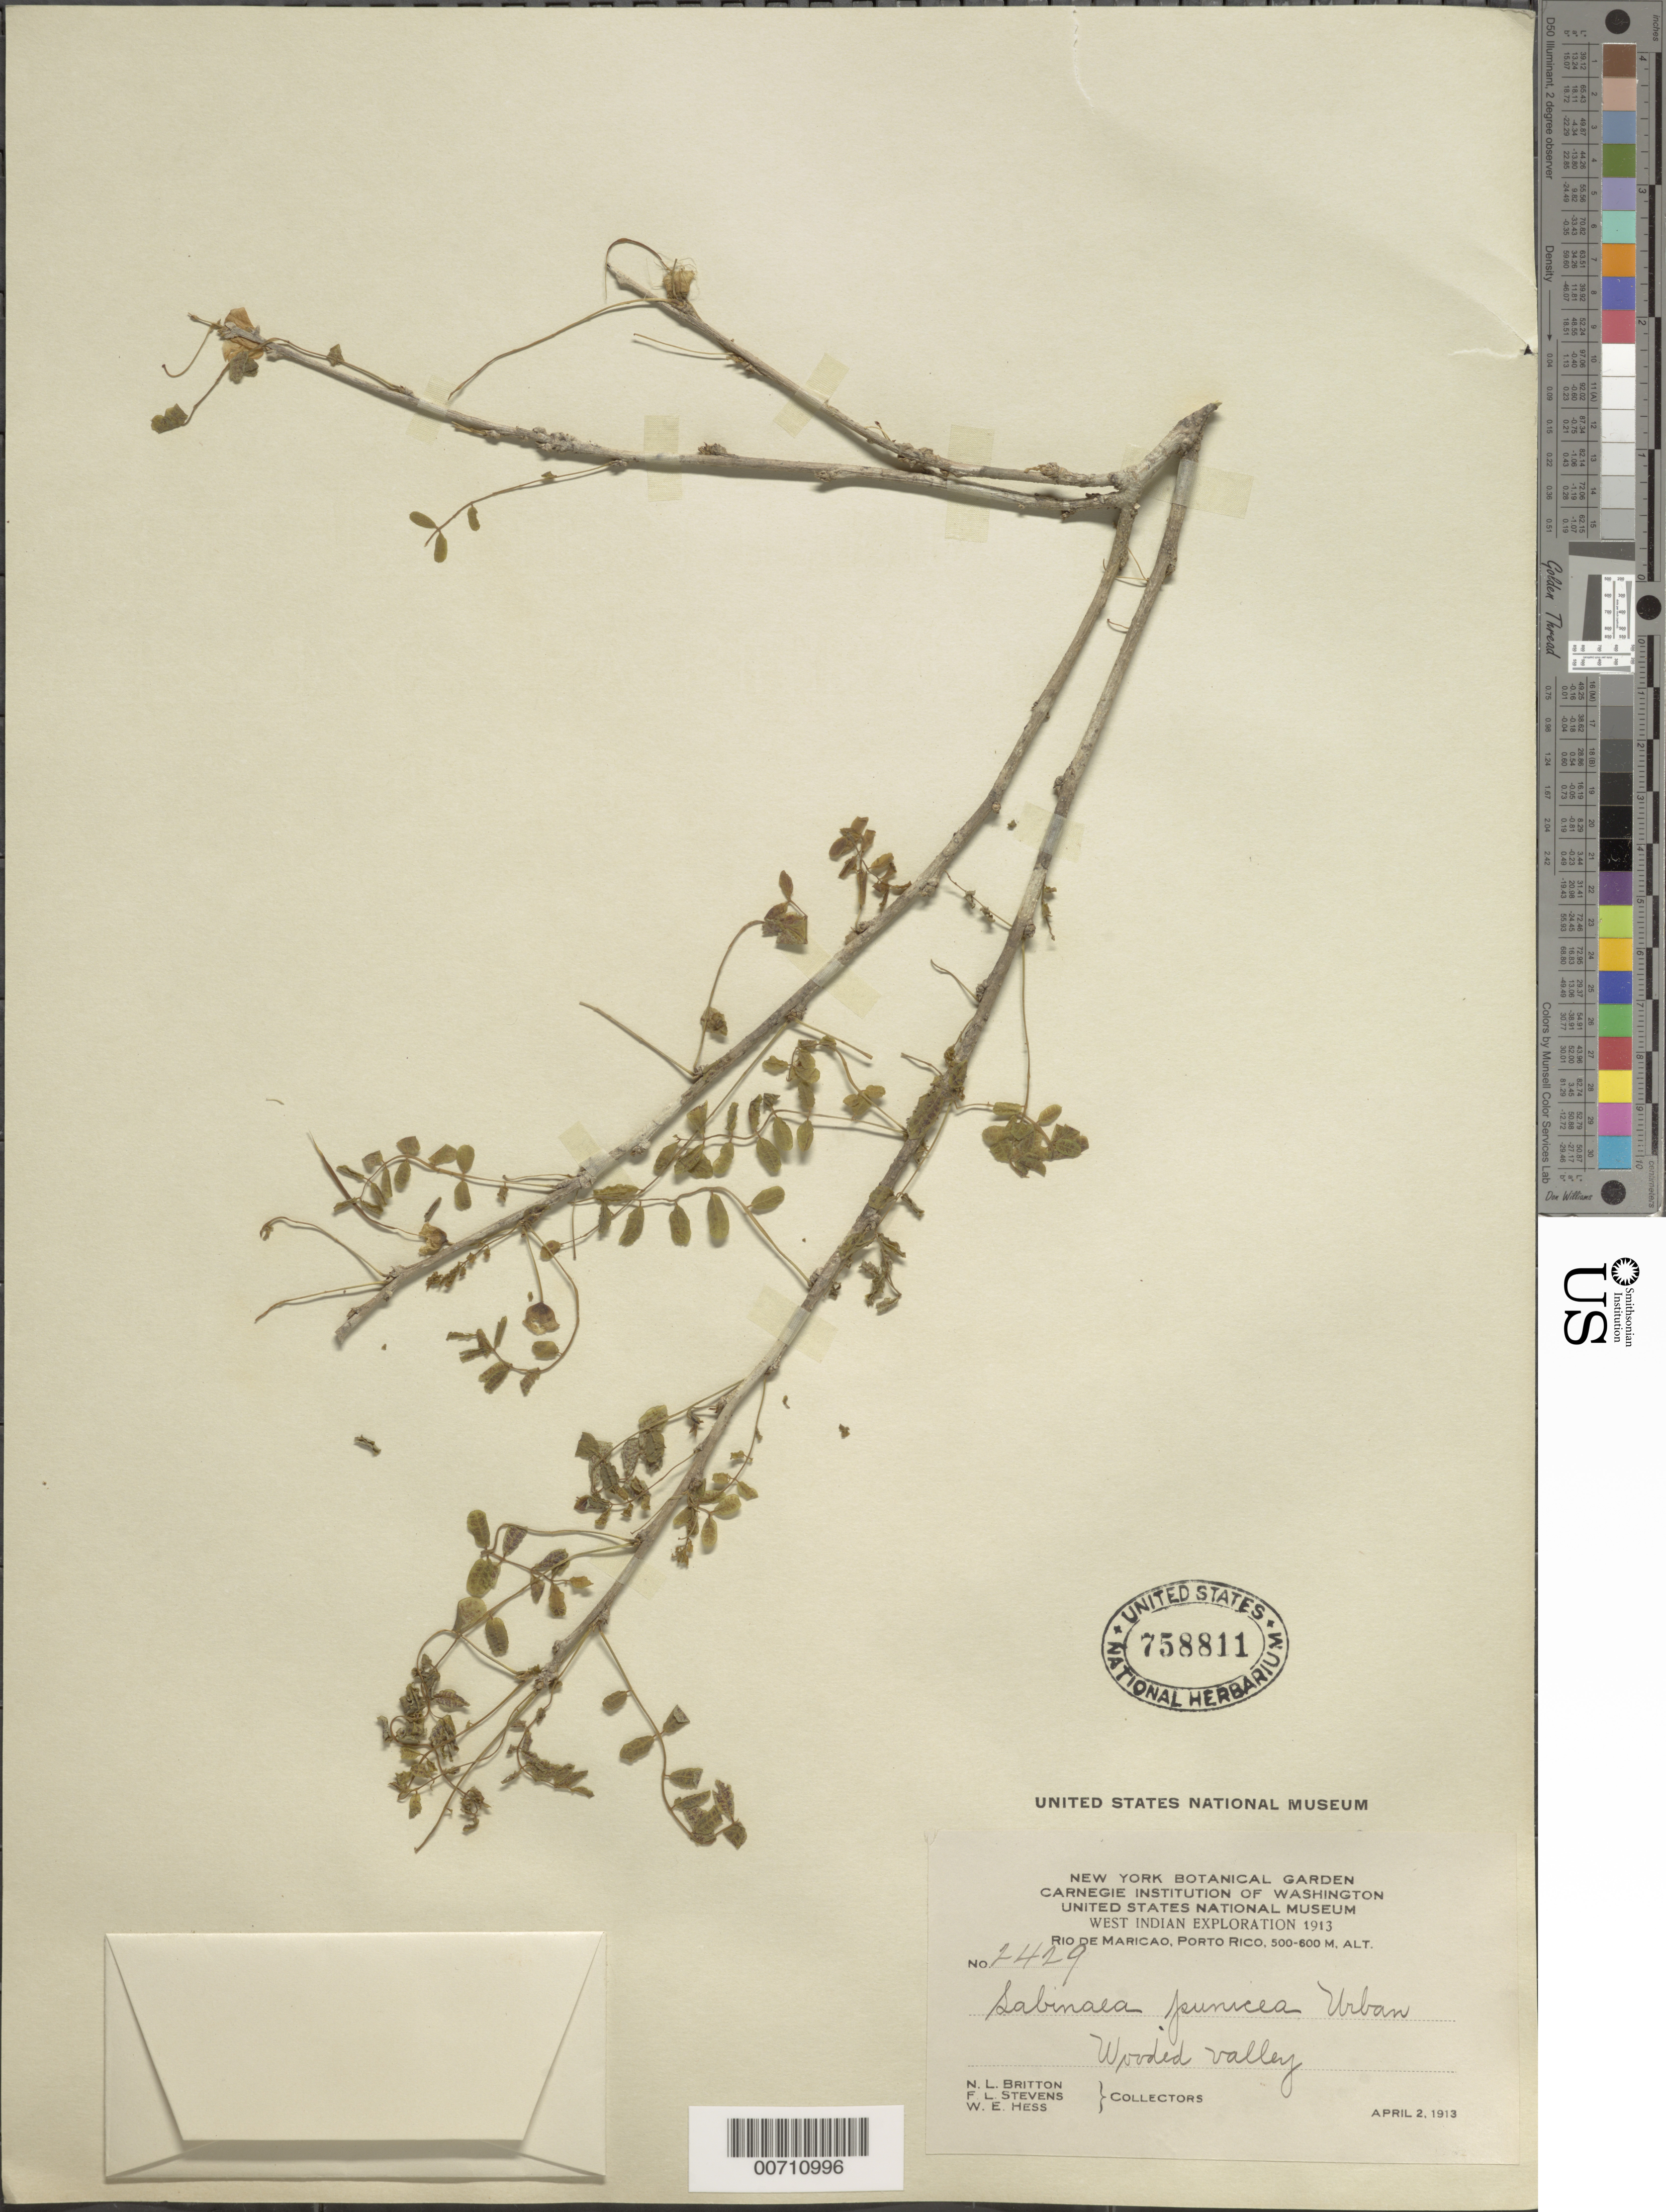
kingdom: Plantae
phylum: Tracheophyta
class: Magnoliopsida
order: Fabales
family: Fabaceae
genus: Poitea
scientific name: Poitea punicea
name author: (Urb.) Lavin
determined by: Strong, Mark T., (BOT), Smithsonian Institution - National Museum of Natural History (UNITED STATES)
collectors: N. Britton, F. L. Stevens & W. Hess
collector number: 2429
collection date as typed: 02 Apr 1913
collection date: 1913-04-02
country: Puerto Rico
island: Greater Antilles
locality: Rio de Maricao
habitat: Wooded valley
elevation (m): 500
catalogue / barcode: US 758811